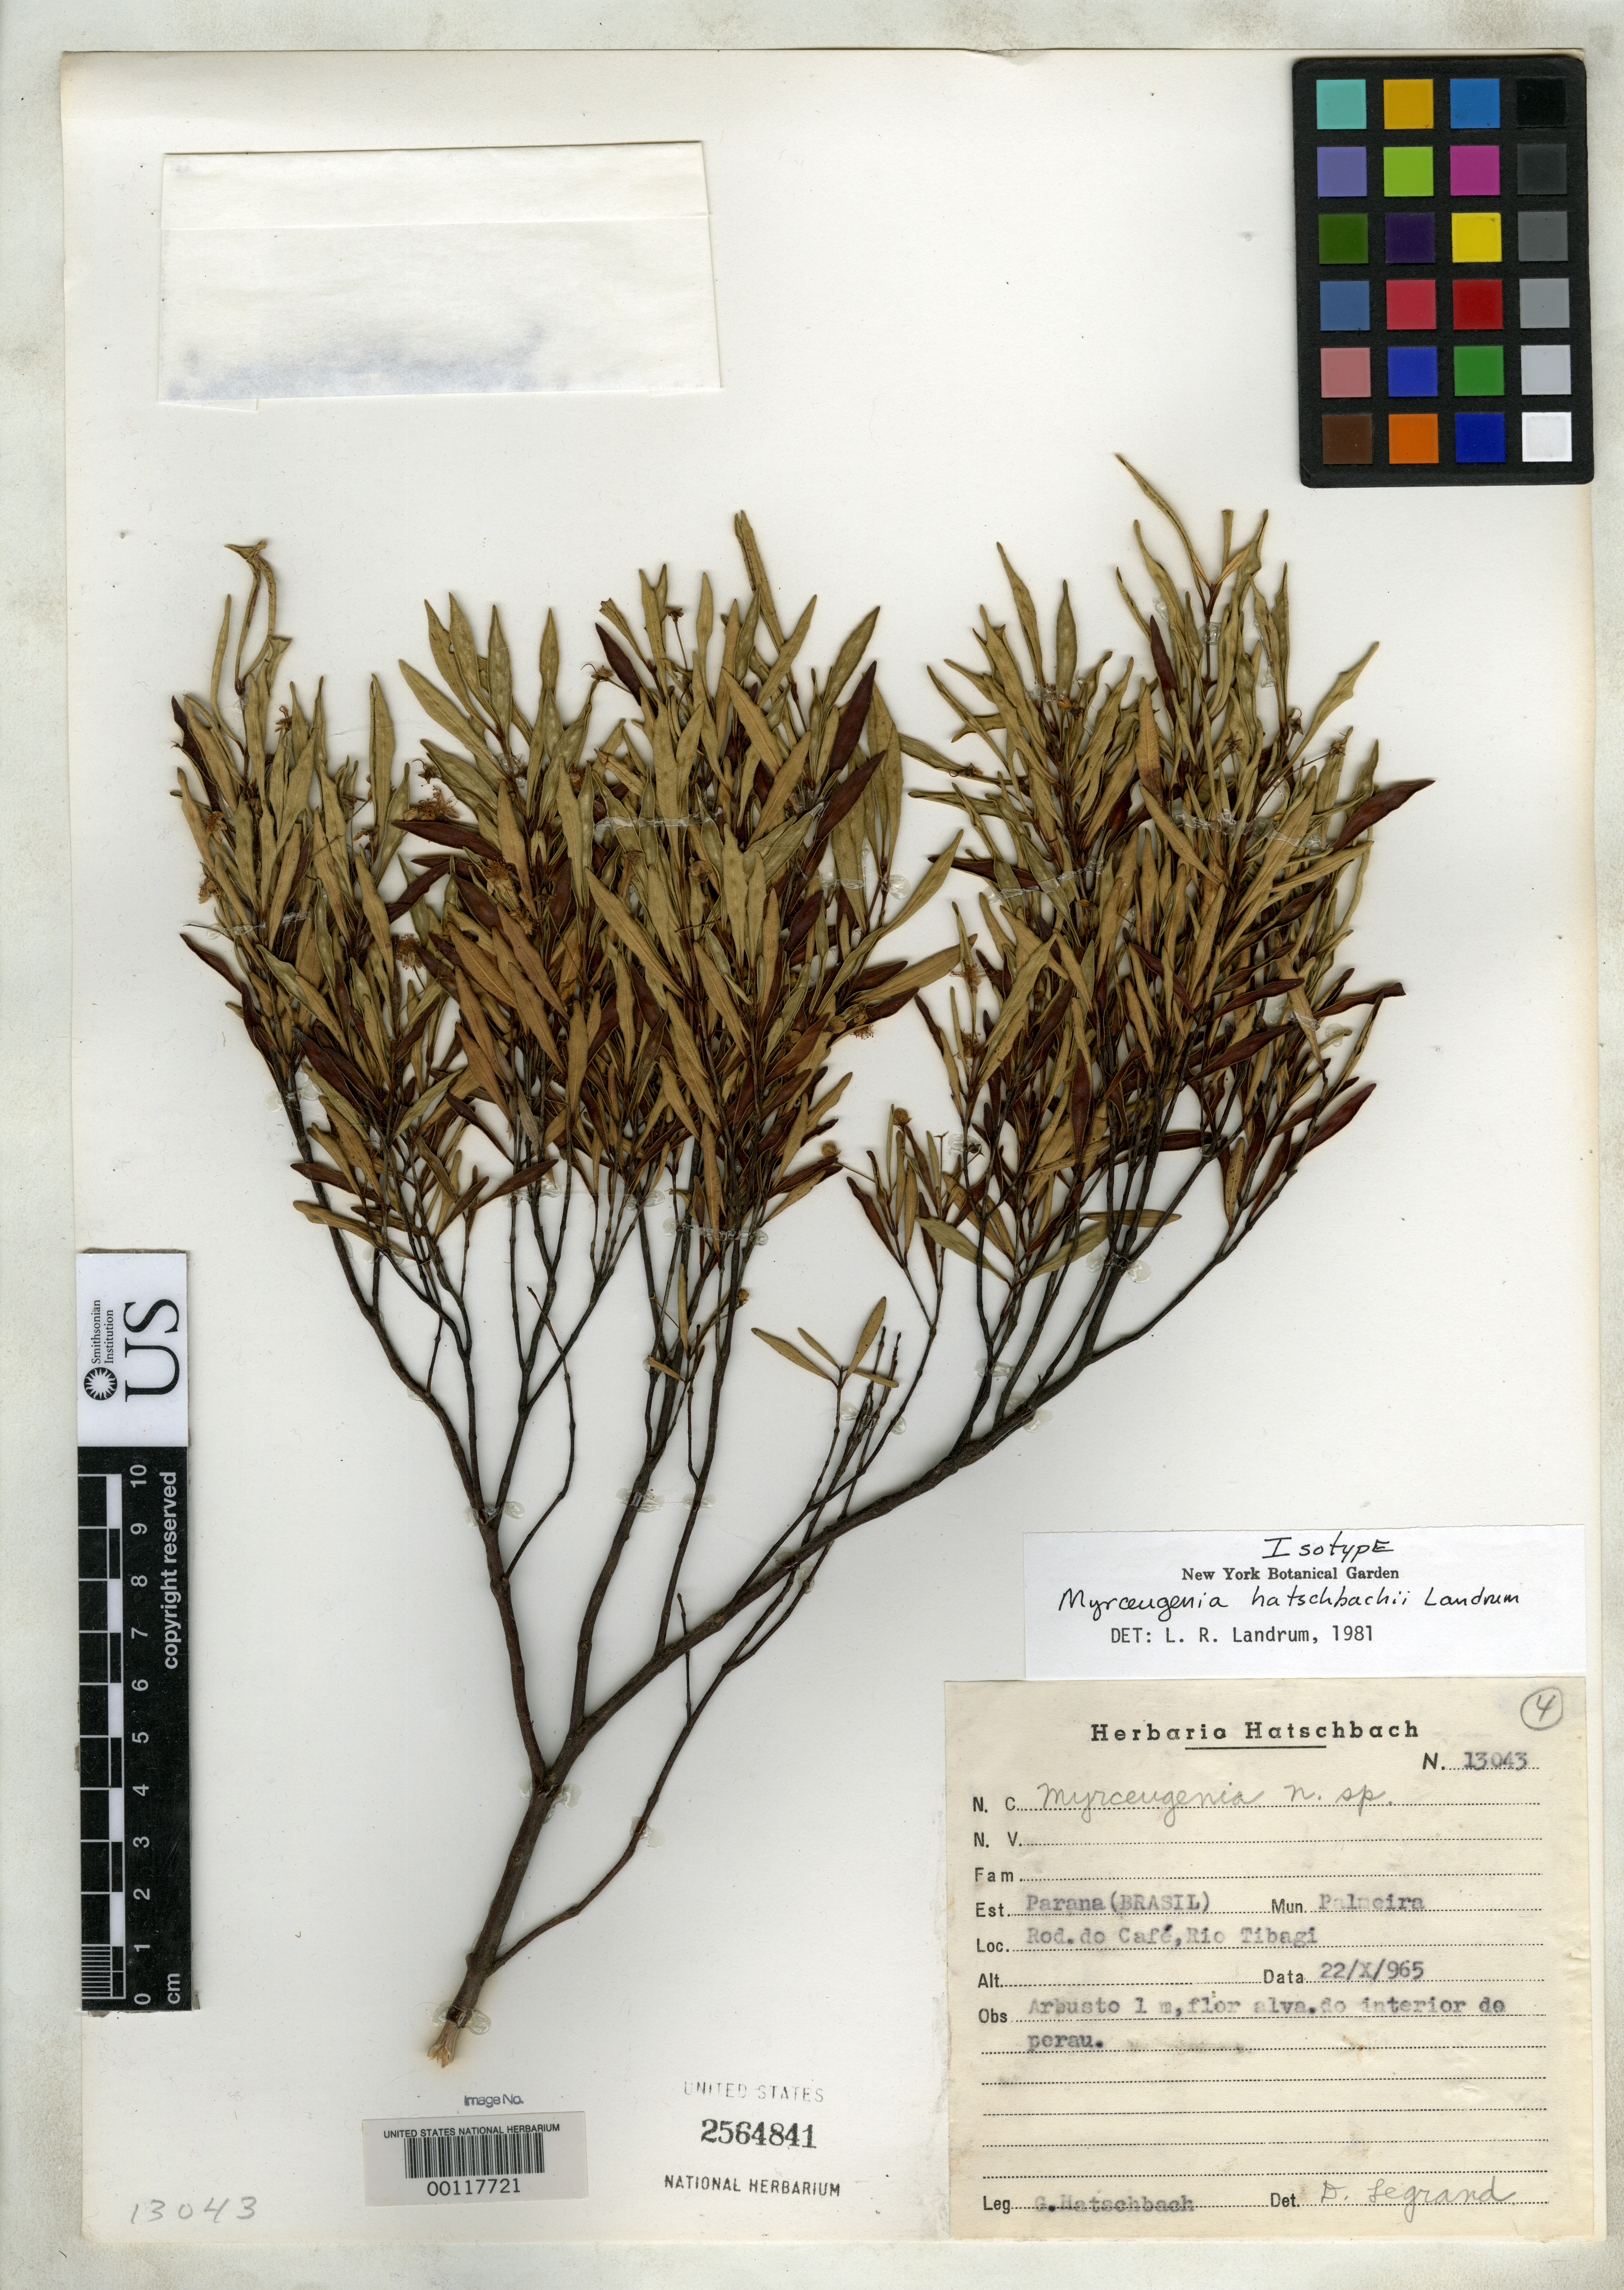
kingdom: Plantae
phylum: Tracheophyta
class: Magnoliopsida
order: Myrtales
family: Myrtaceae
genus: Myrceugenia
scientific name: Myrceugenia hatschbachii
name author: Landrum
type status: Isotype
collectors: G. Hatschbach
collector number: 13043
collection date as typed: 22 Oct 1965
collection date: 1965-10-22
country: Brazil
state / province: Paraná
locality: Rod. do Cafe, Rio Tibagi.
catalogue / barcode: US 2564841